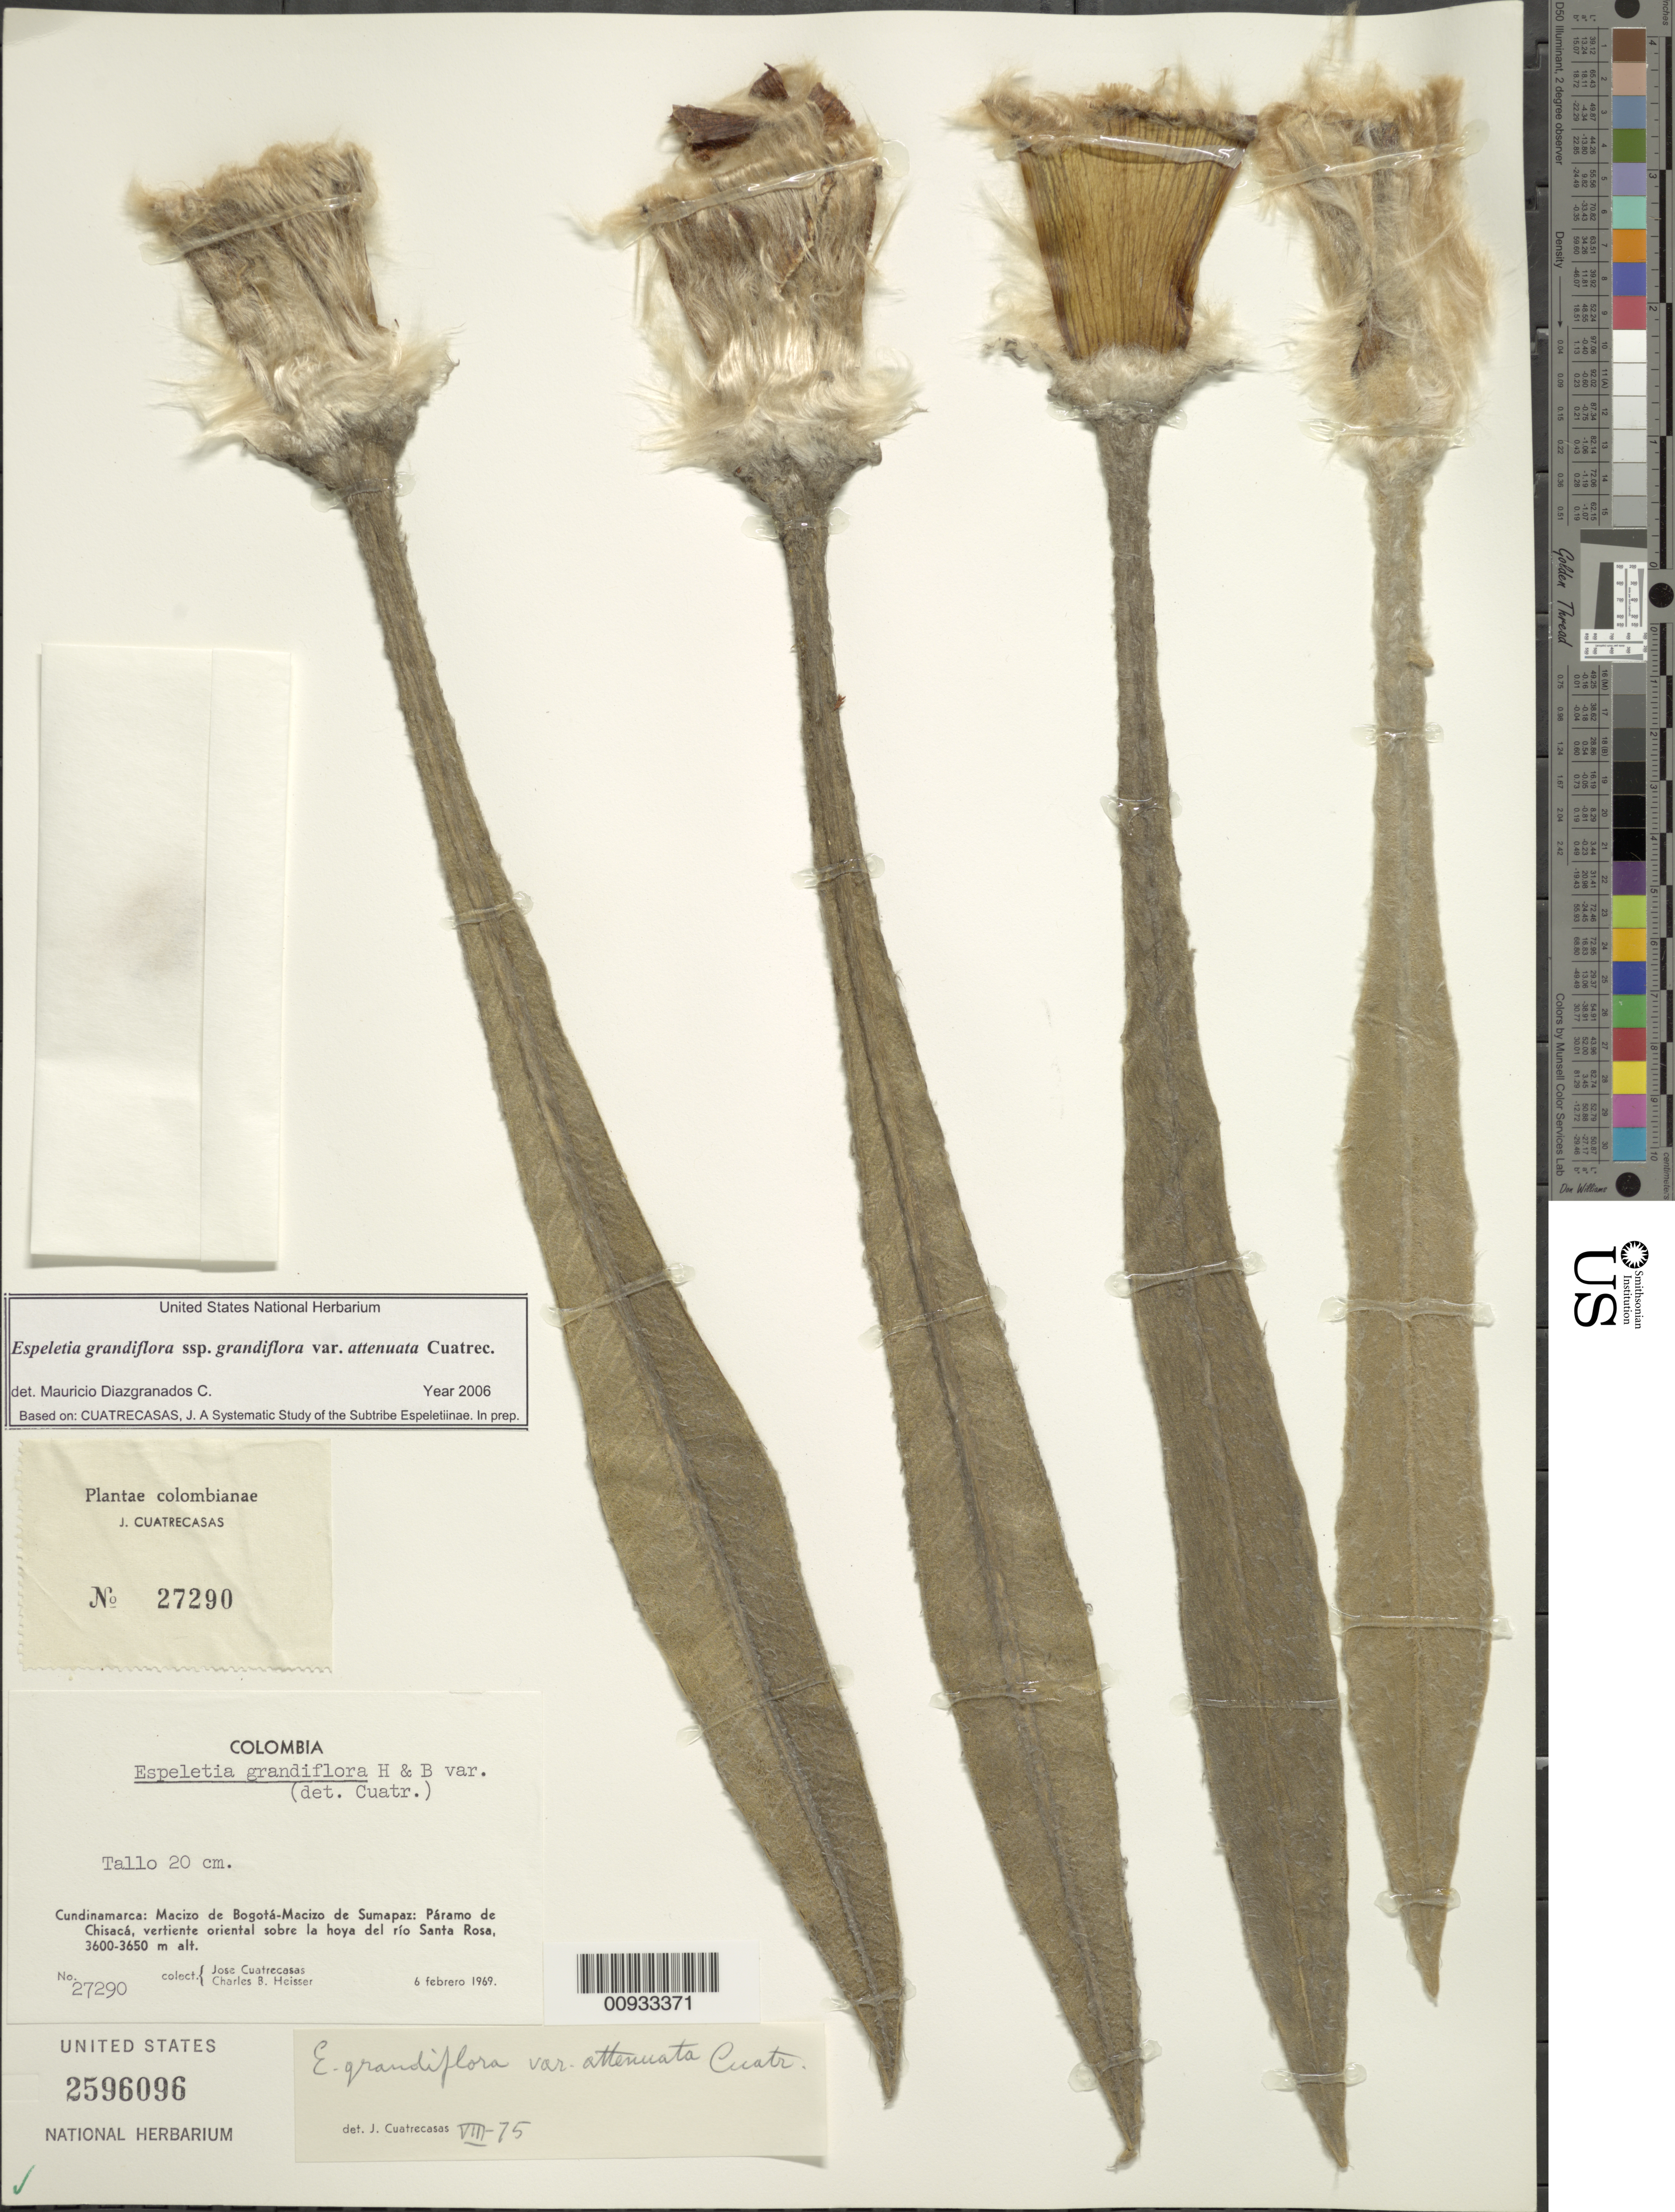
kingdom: Plantae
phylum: Tracheophyta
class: Magnoliopsida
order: Asterales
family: Asteraceae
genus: Espeletia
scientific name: Espeletia grandiflora var. attenuata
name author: Cuatrec.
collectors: J. Cuatrecasas & C. B. Heisser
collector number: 27290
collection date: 1969-02-06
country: Colombia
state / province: Cundinamarca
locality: Macizo de Bogota-Macizo de Sumapaz: Paramo de Chisaca, vertiente oriental sobre la hoya del rio Santa Rosa.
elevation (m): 3600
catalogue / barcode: US 2596096